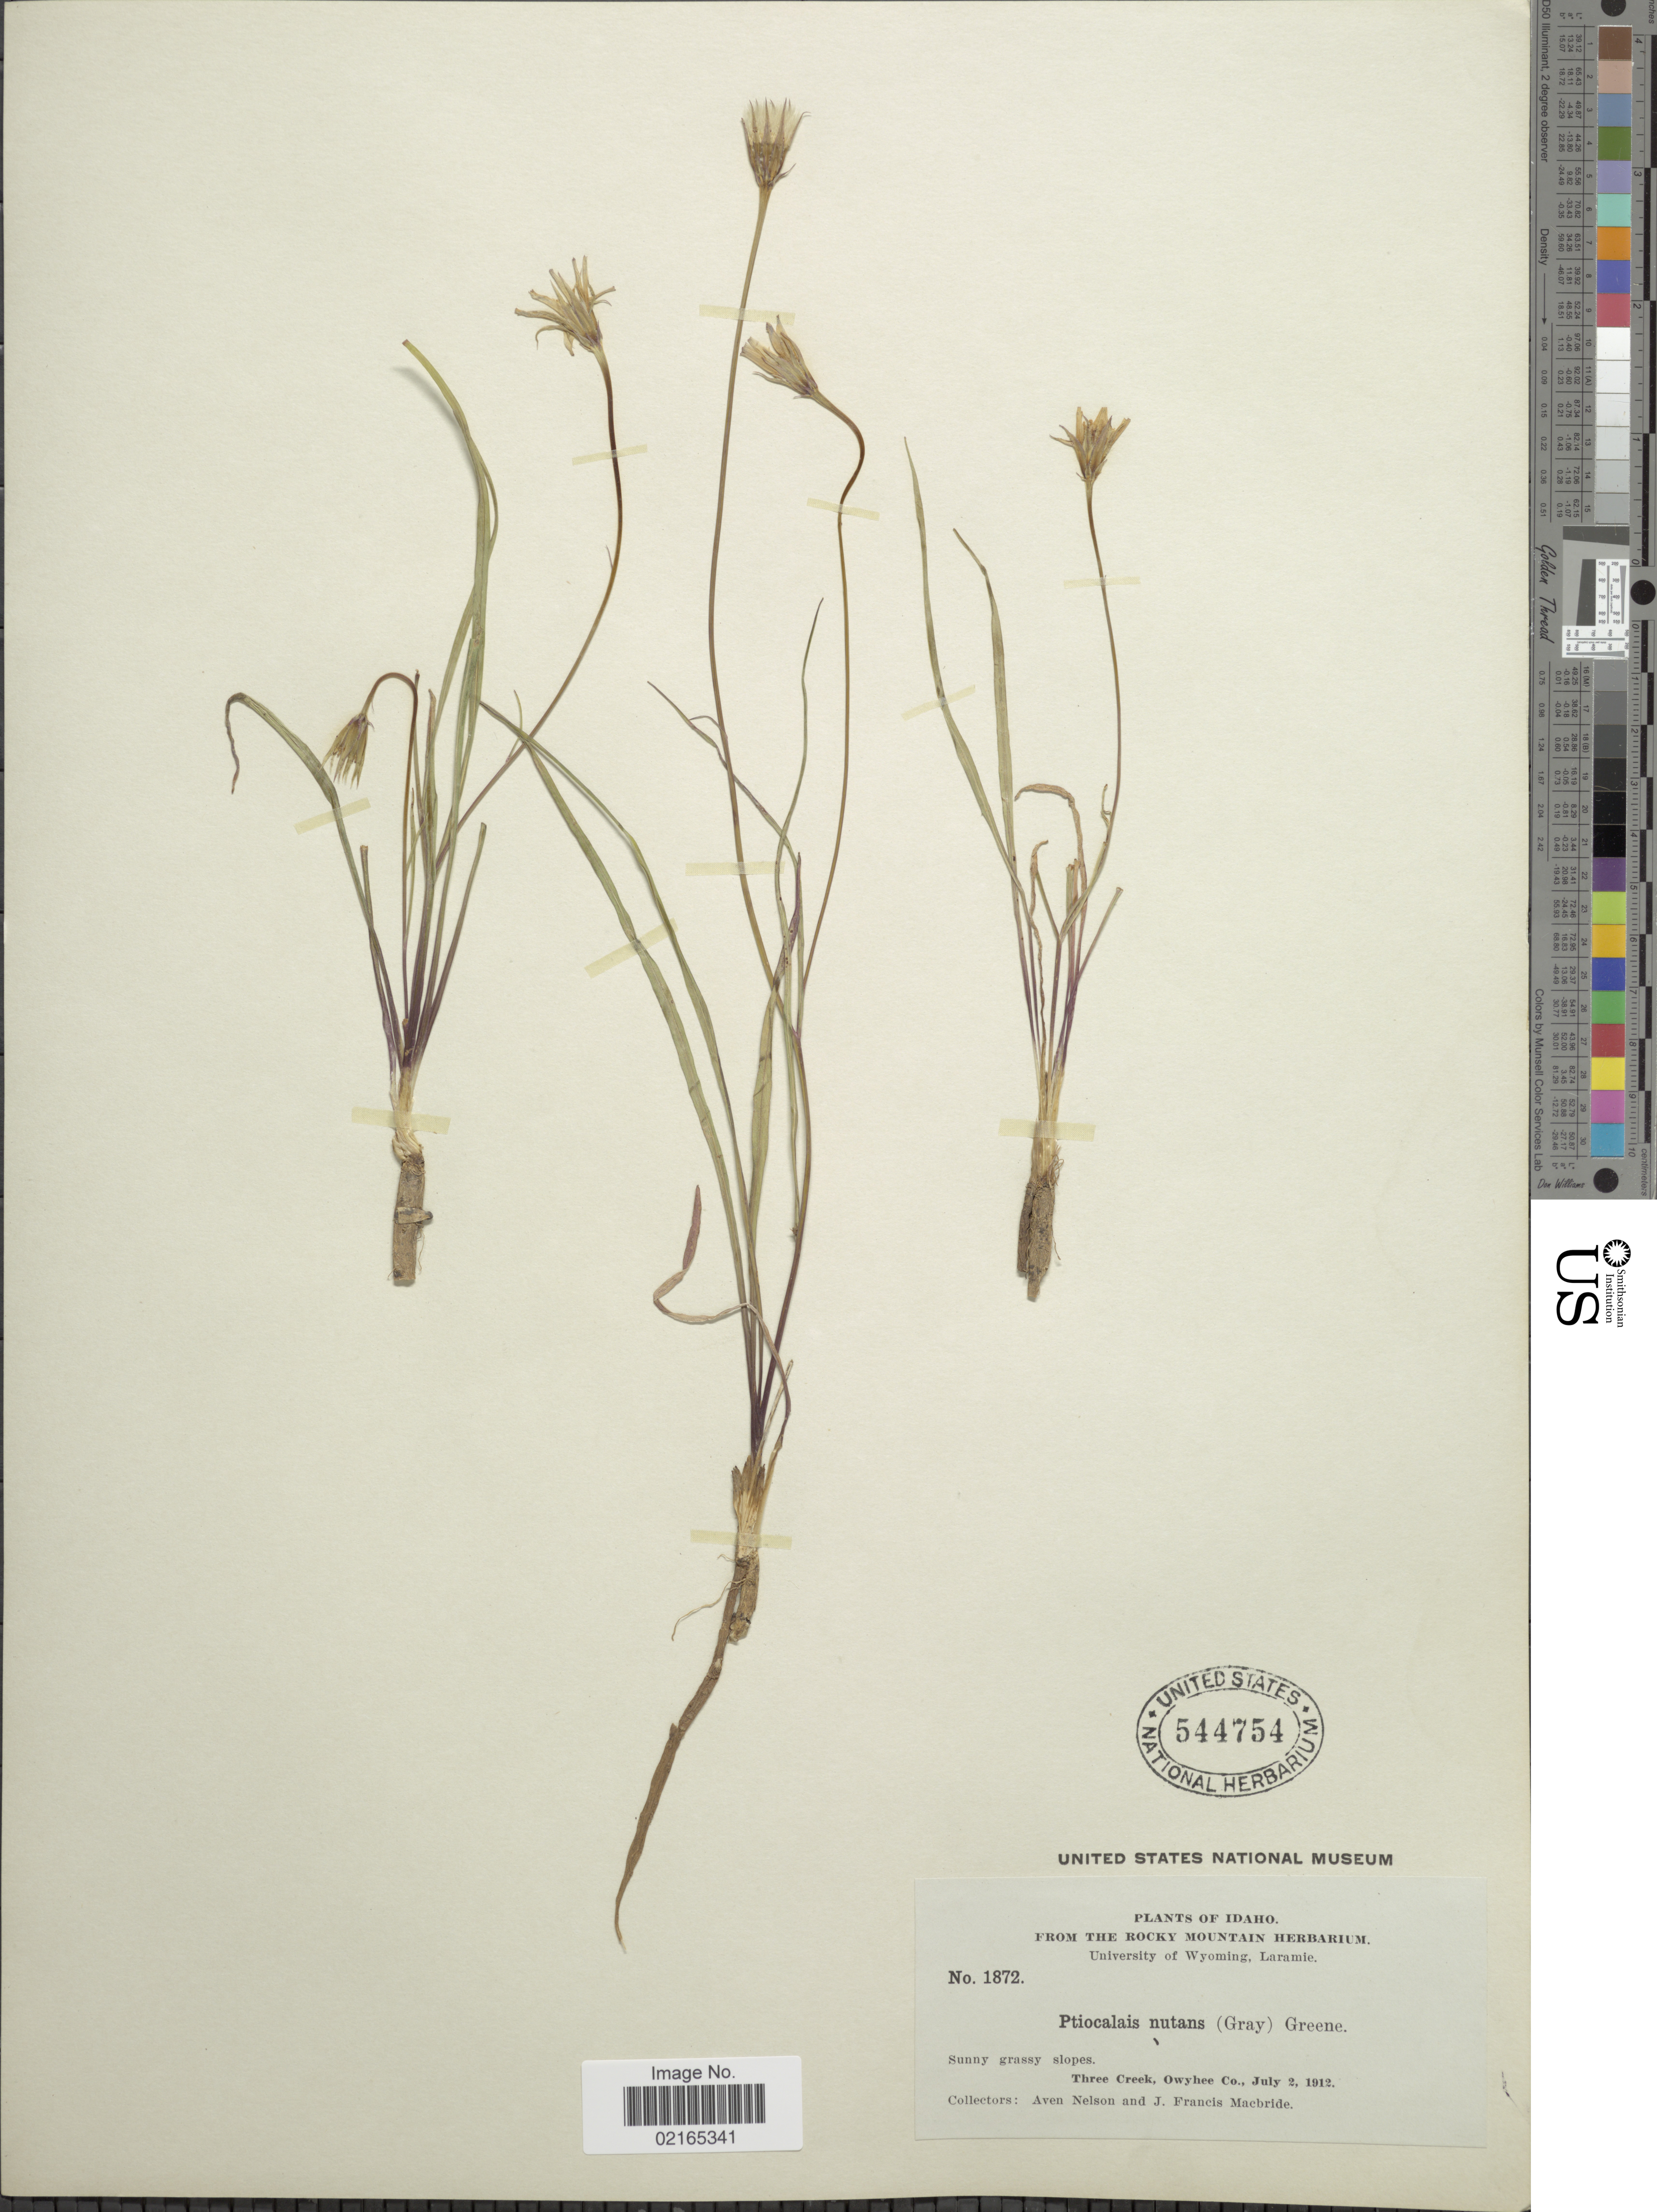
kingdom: Plantae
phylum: Tracheophyta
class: Magnoliopsida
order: Asterales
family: Asteraceae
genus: Microseris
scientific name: Microseris nutans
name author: (Hook.) Sch. Bip.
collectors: A. Nelson & J. F. Macbride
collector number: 1872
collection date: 1912-07-02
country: United States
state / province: Idaho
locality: Sunny grassy slopes, Three Creek, Owyhee Co.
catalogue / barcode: US 544754